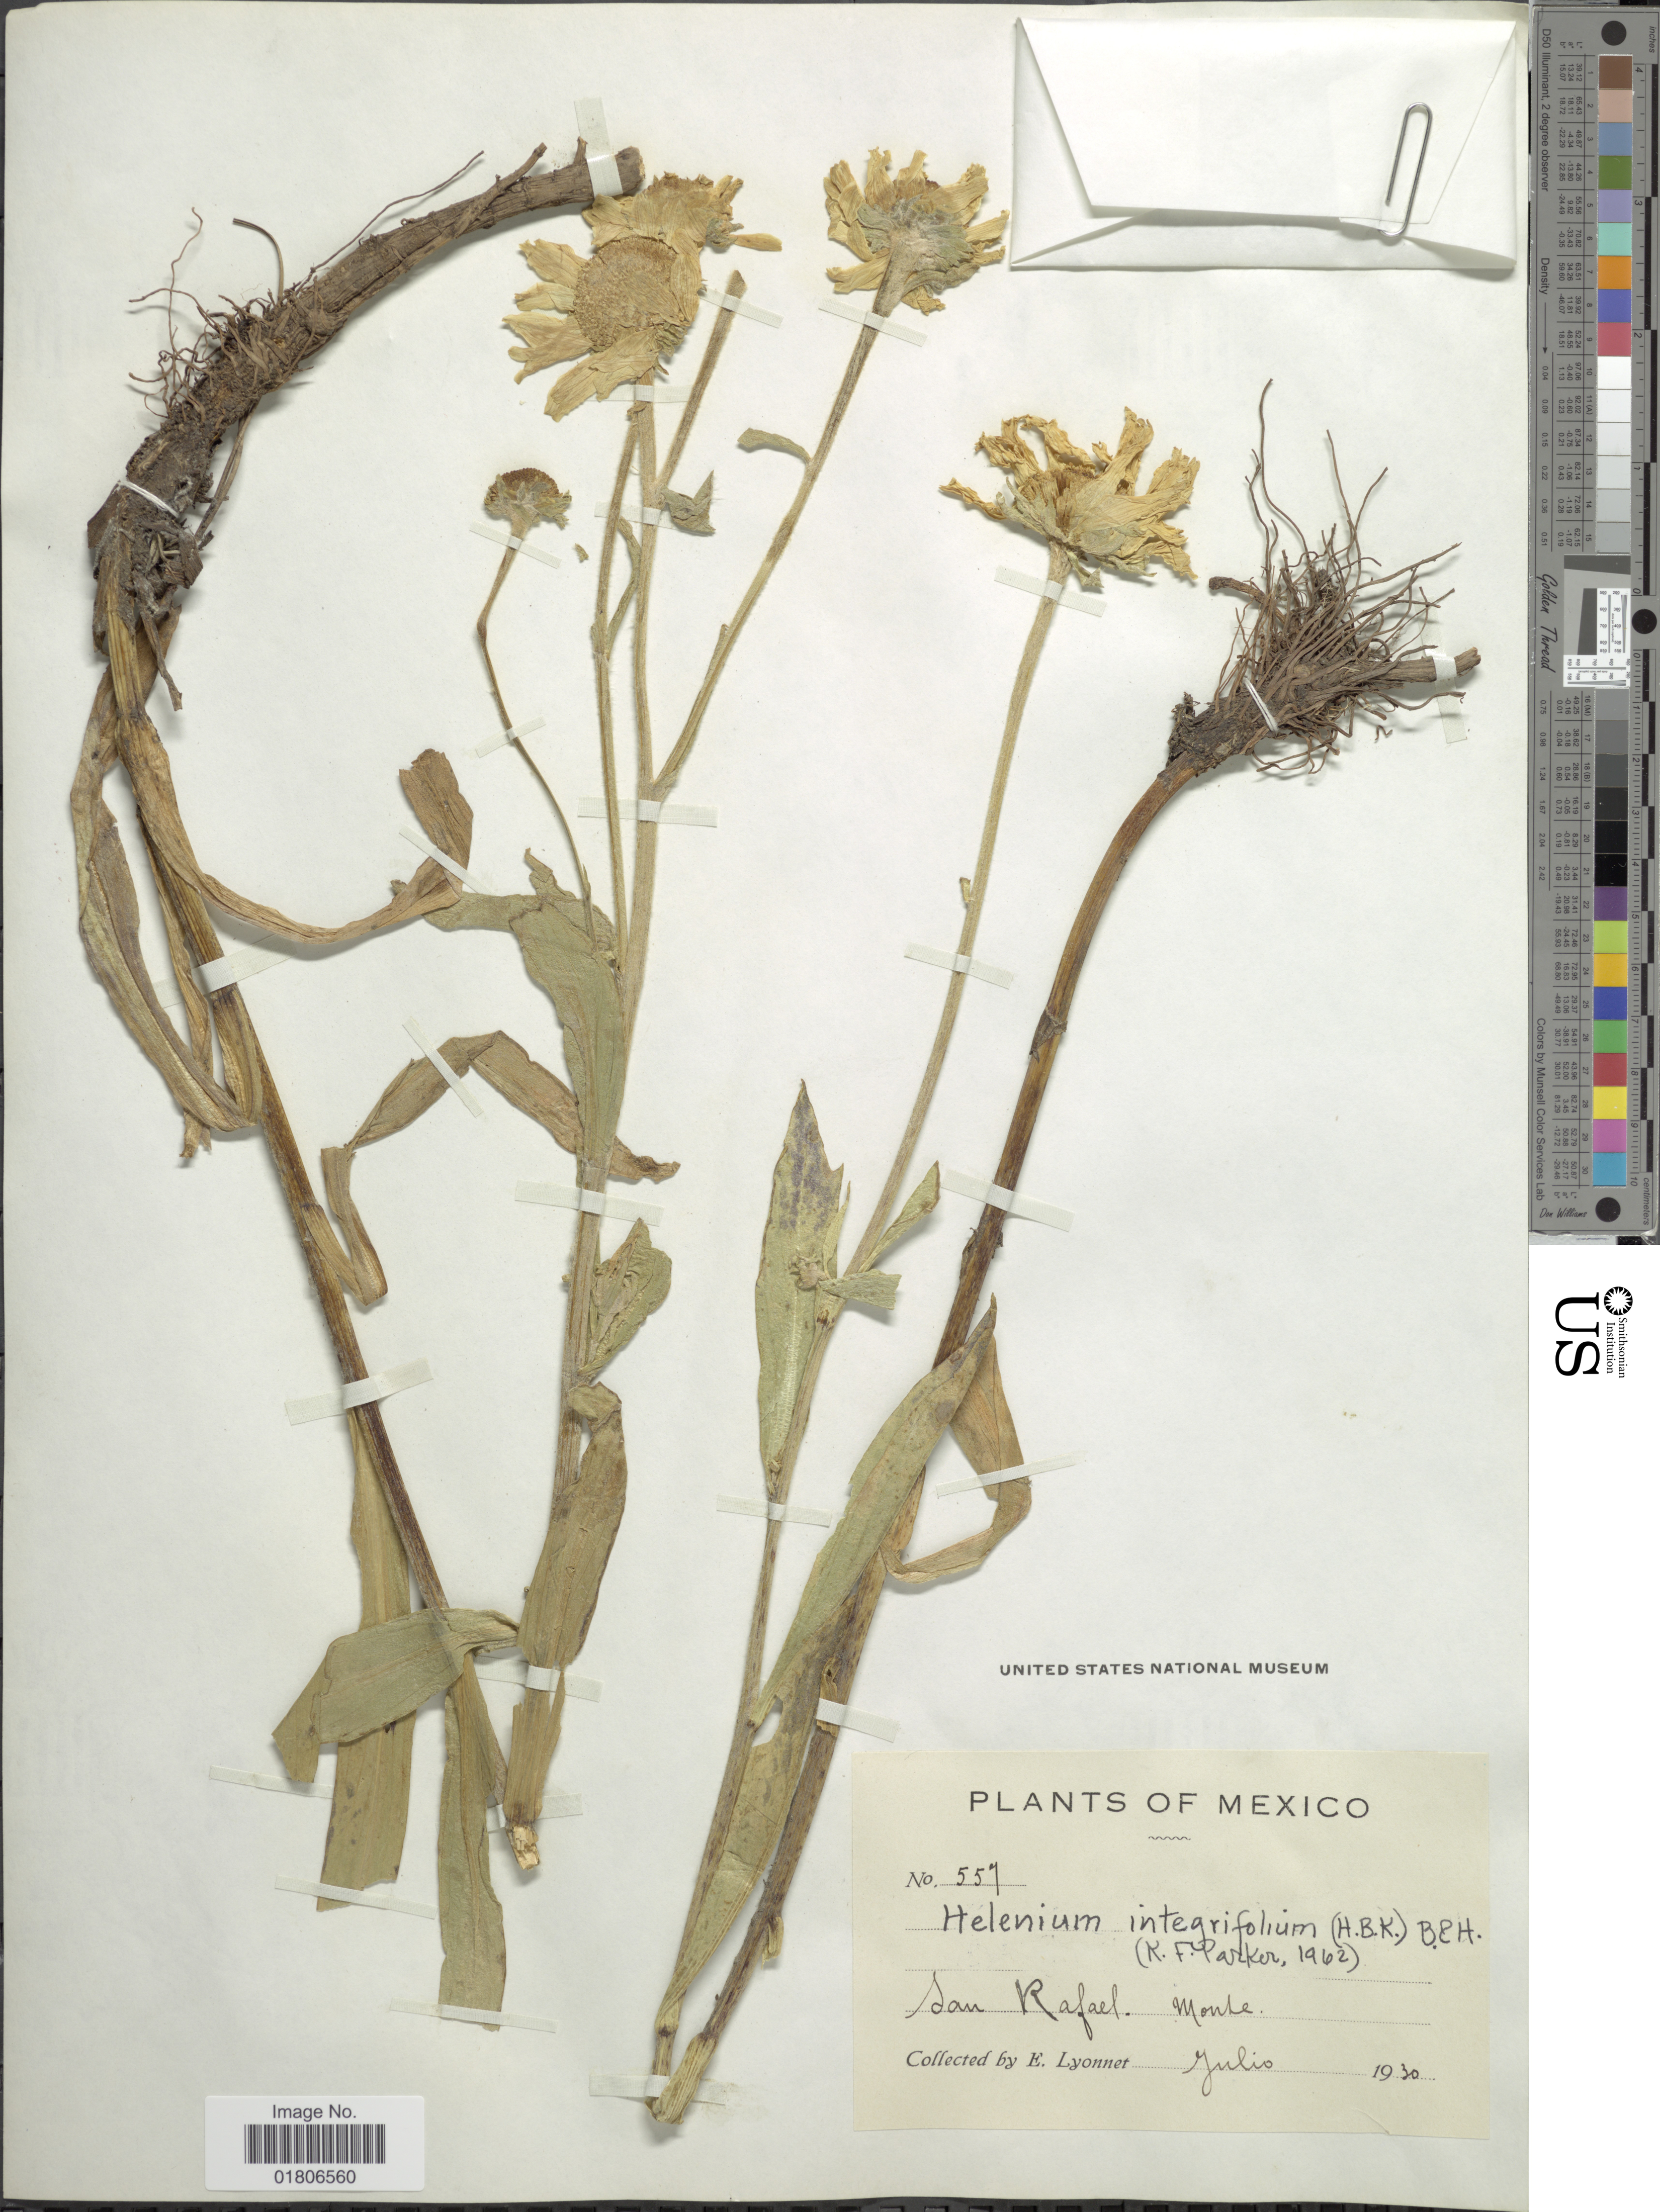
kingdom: Plantae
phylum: Tracheophyta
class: Magnoliopsida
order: Asterales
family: Asteraceae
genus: Helenium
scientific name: Helenium integrifolium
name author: Sessé & Moc.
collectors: E. Lyonnet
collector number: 557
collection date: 1930-07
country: Mexico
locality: San Rafael. Monte